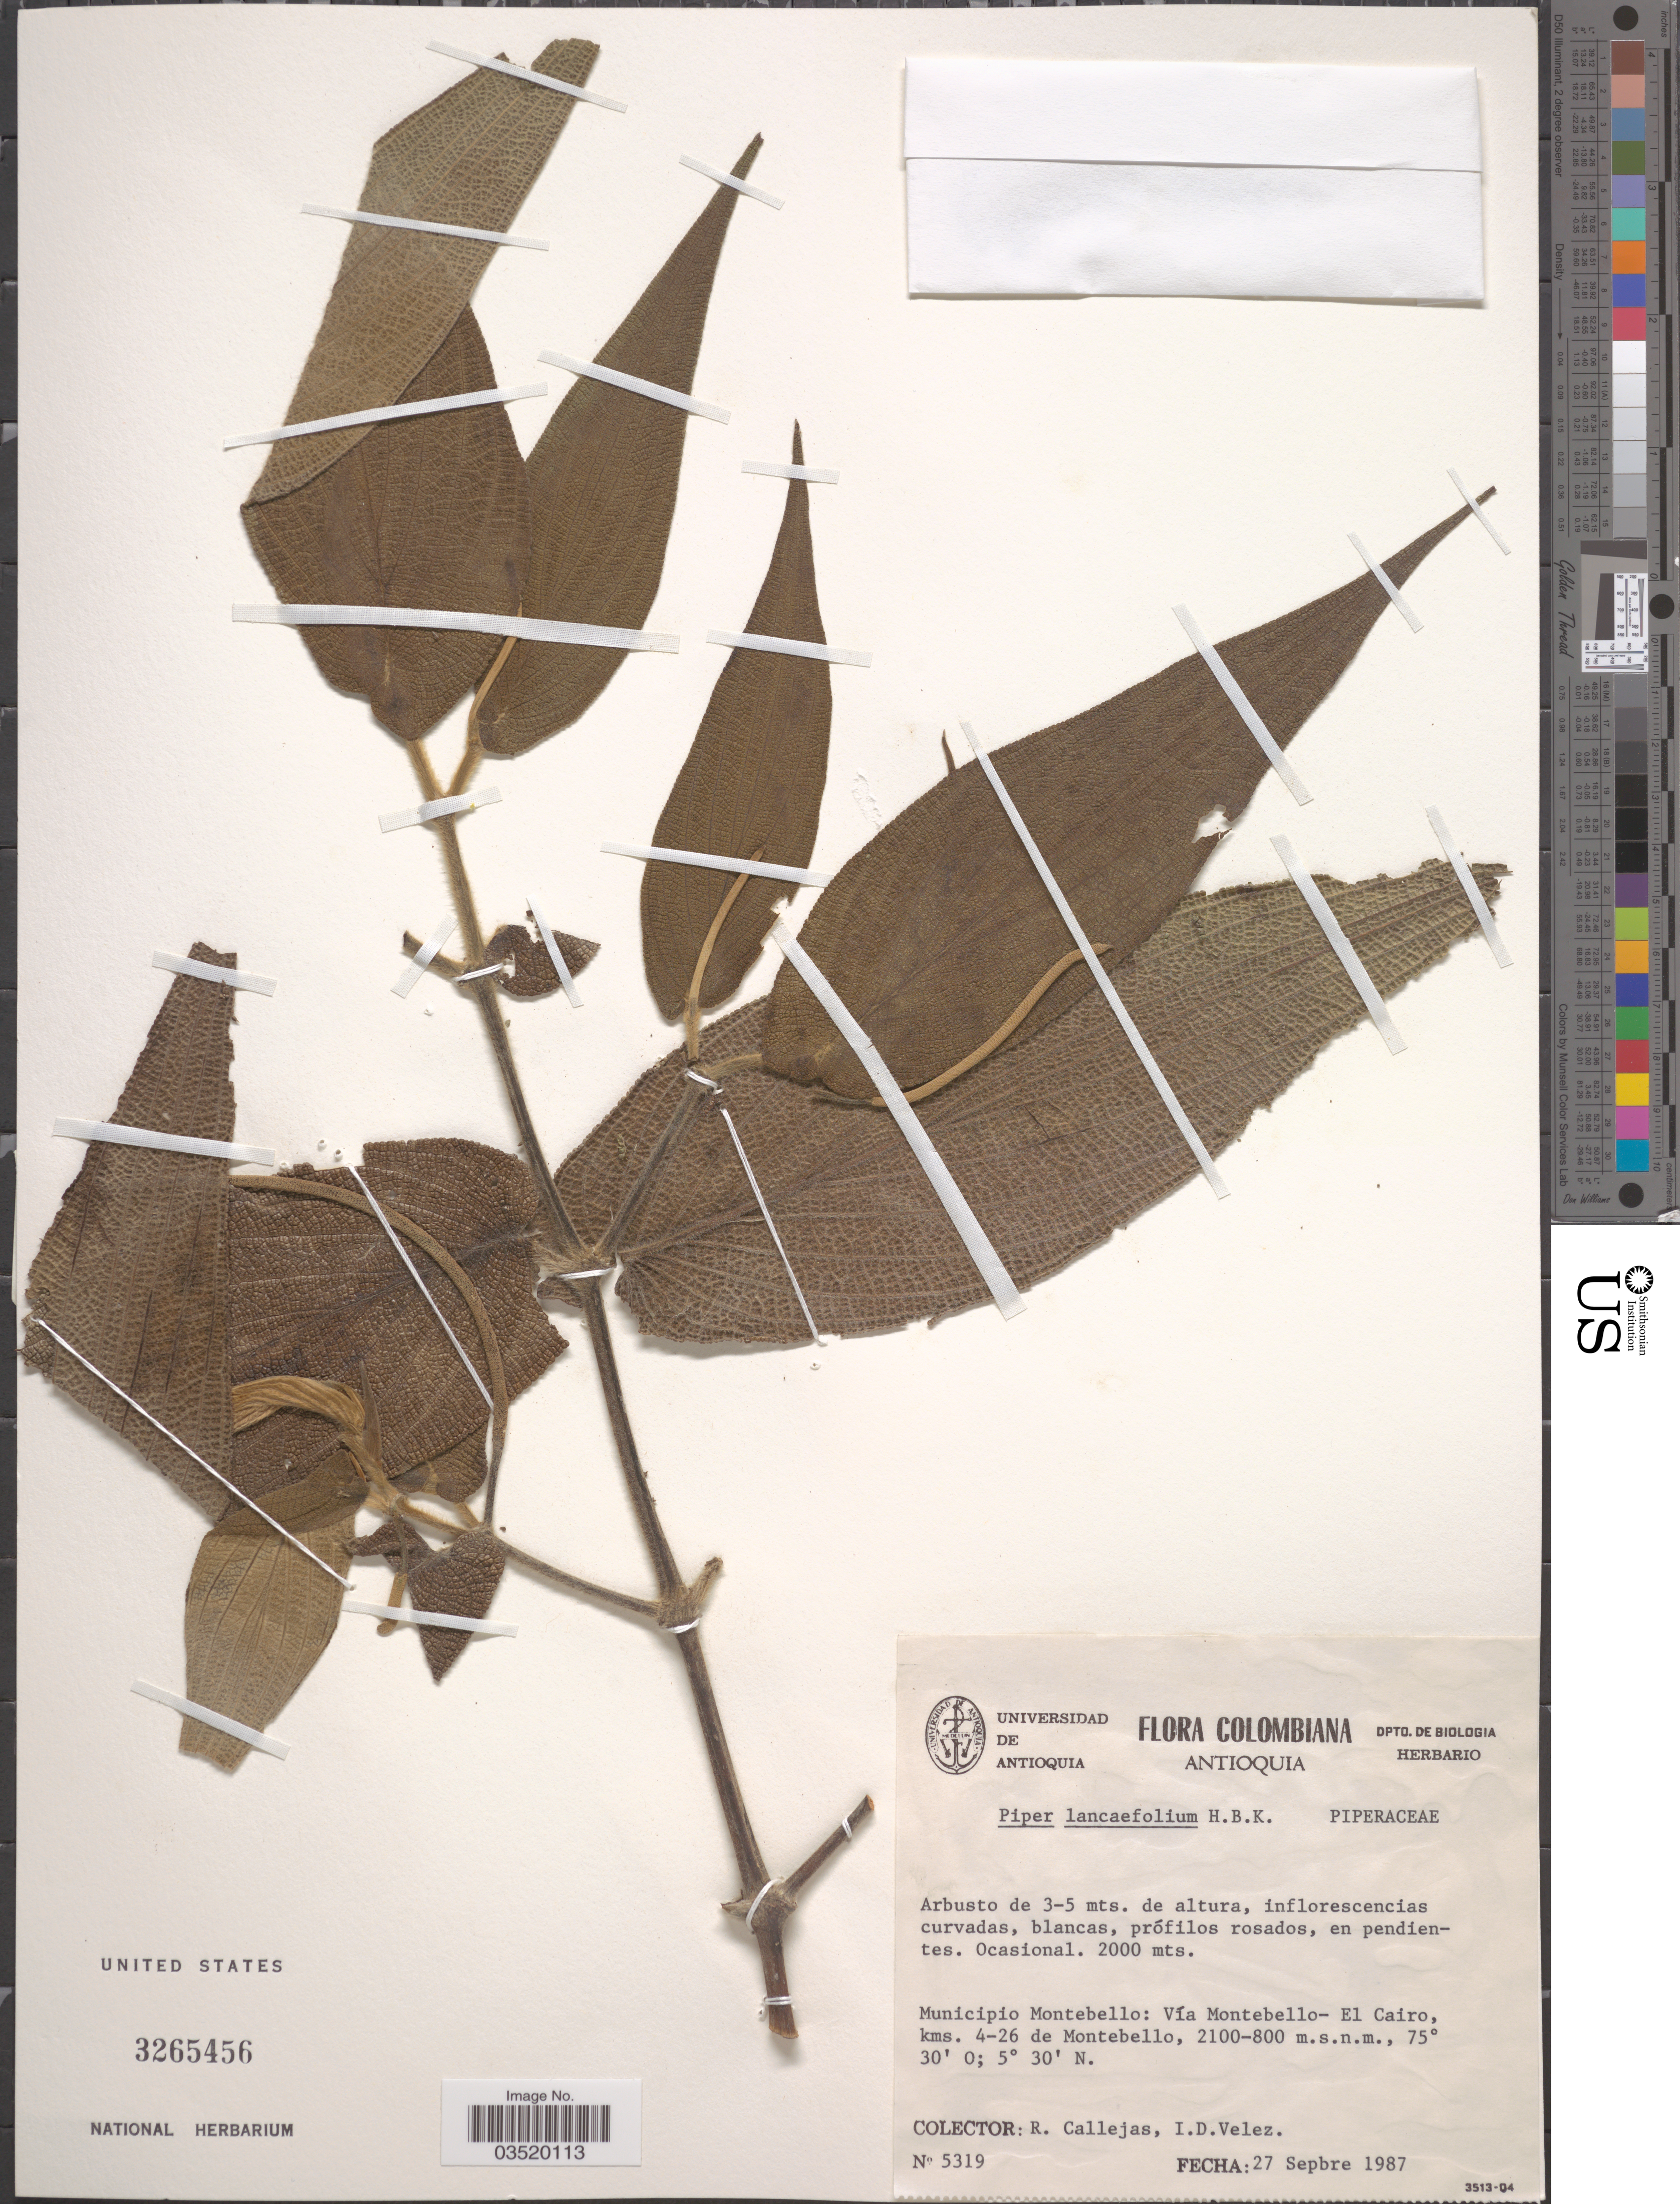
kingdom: Plantae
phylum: Tracheophyta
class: Magnoliopsida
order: Piperales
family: Piperaceae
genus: Piper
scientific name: Piper lanceifolium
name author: Kunth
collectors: R. Callejas & I. Velez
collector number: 5319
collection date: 1987-09-27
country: Colombia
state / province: Antioquia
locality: Municipio Montebello: Vía Montebello- El Cairo, kms. 4-26 de Montebello.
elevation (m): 800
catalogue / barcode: US 3265456